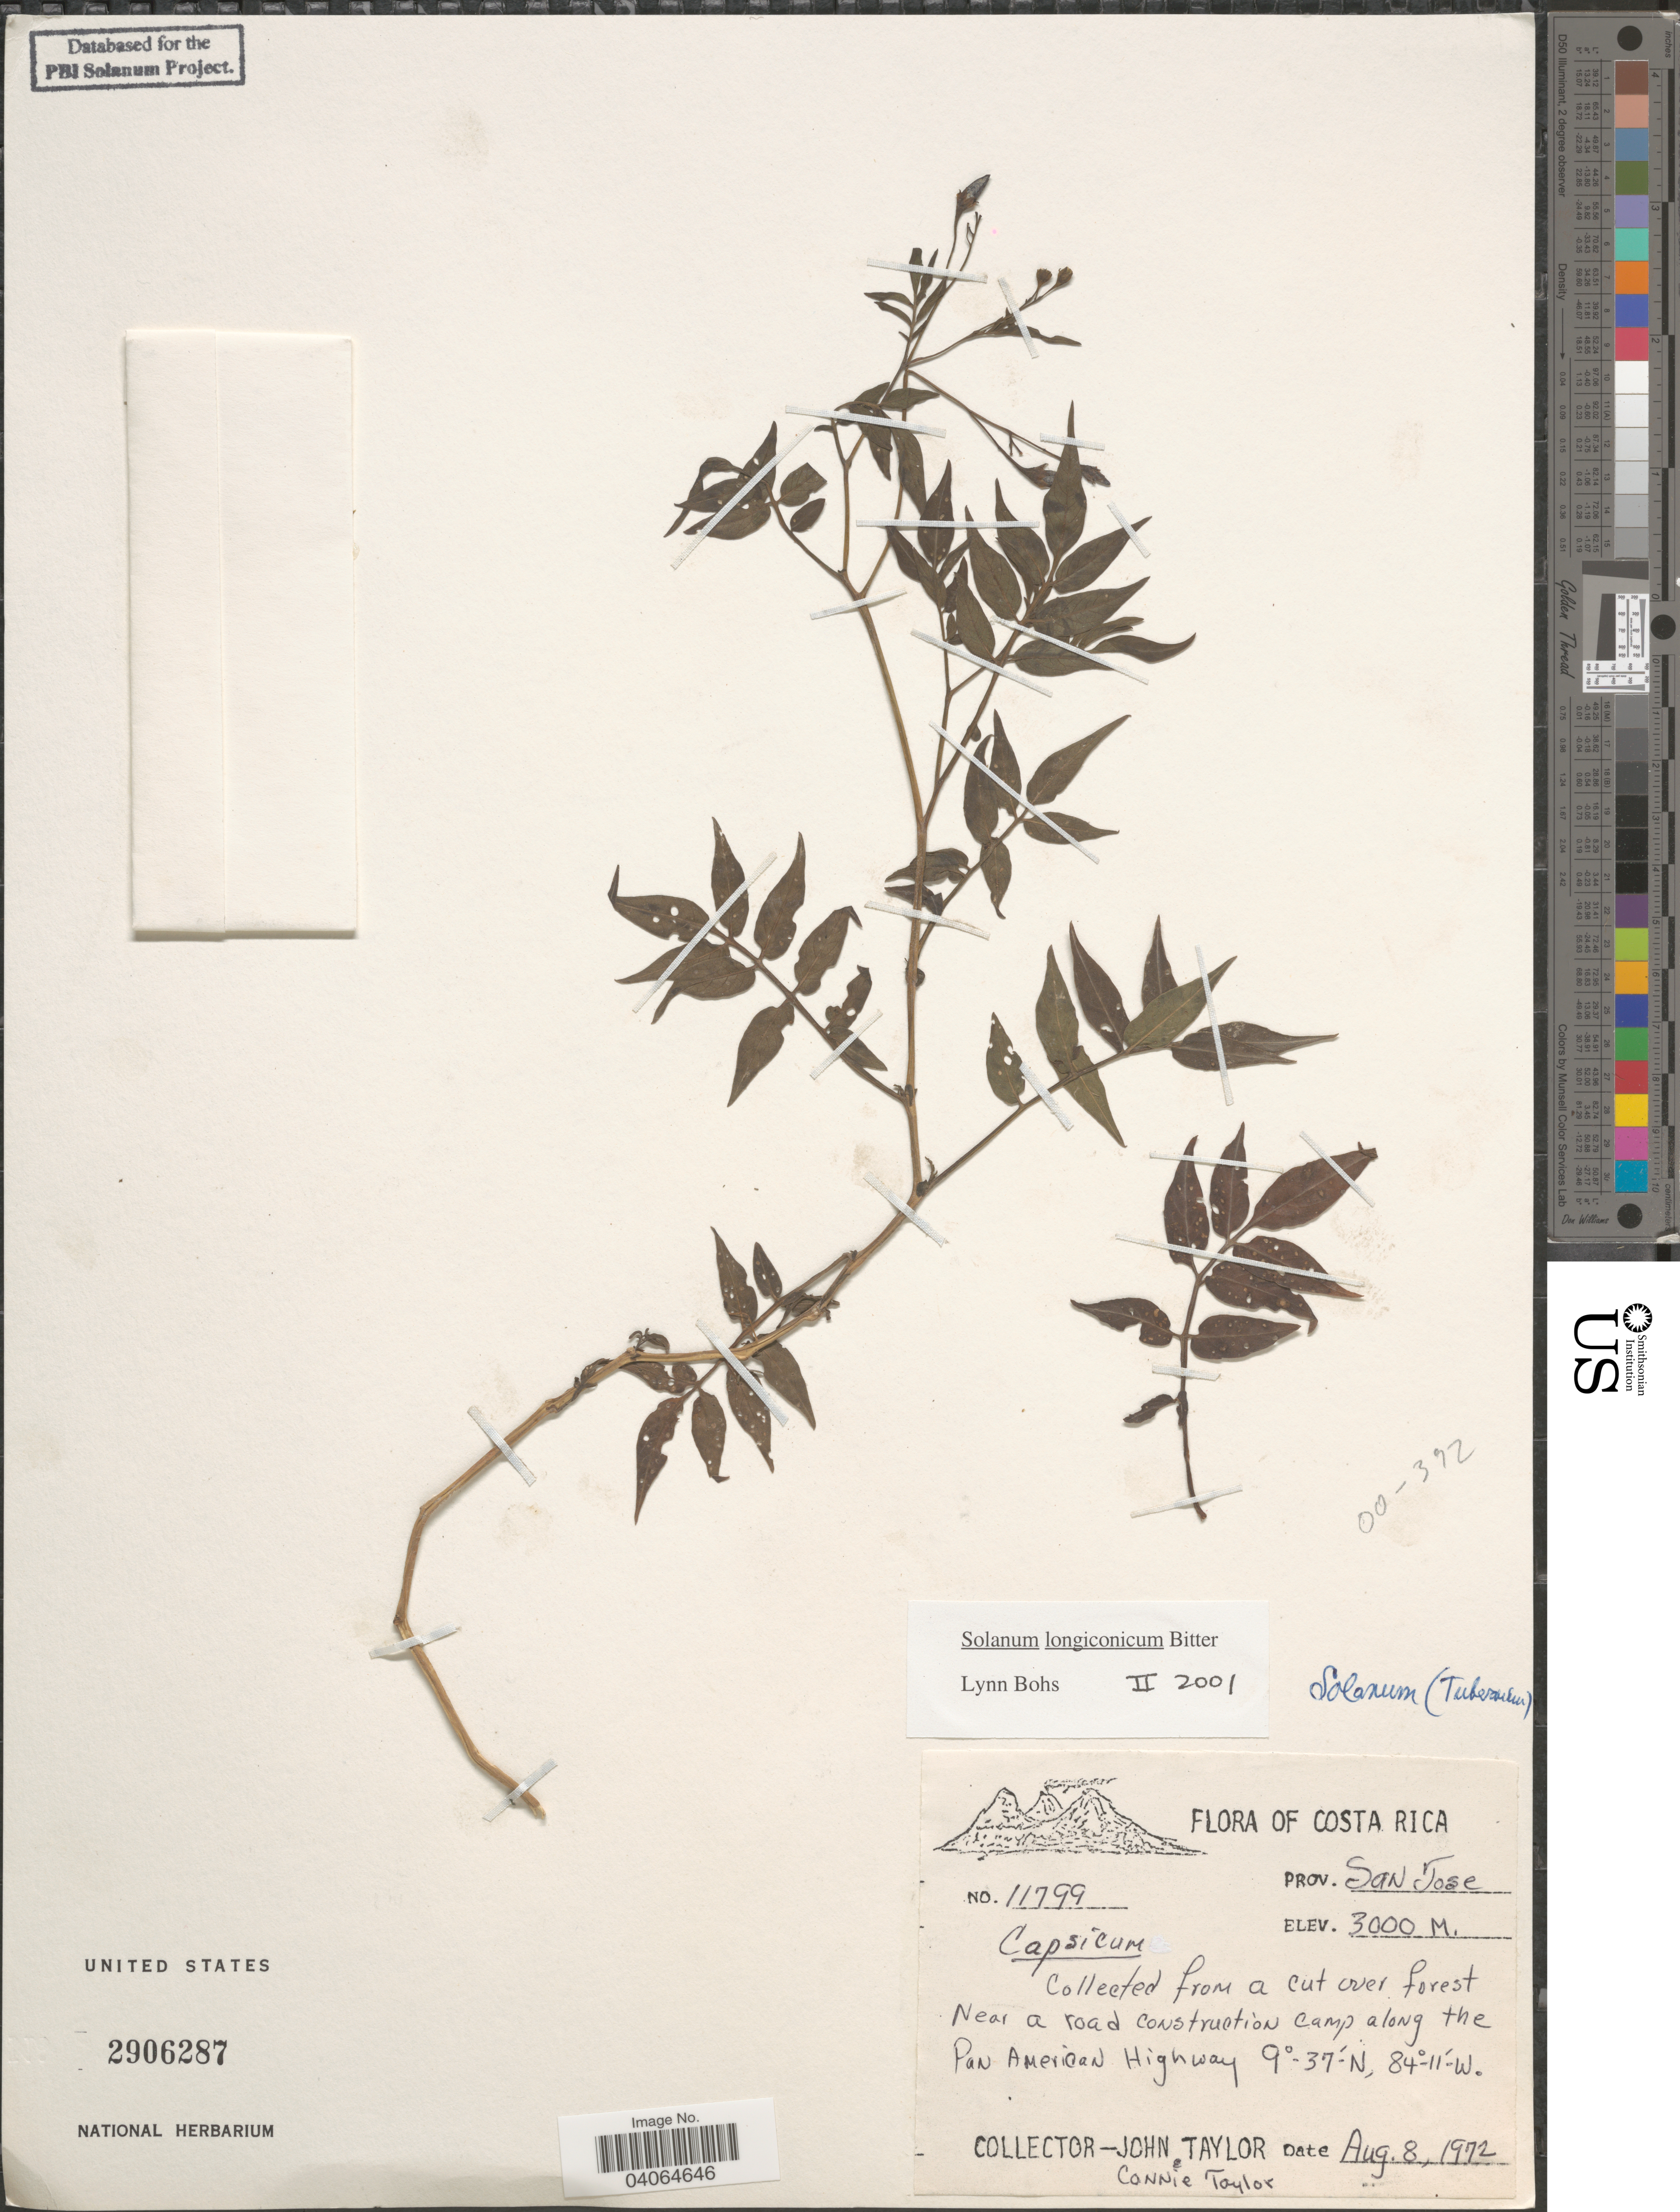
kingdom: Plantae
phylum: Tracheophyta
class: Magnoliopsida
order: Solanales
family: Solanaceae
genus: Solanum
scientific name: Solanum longiconicum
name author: Bitter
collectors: J. Taylor & C. Taylor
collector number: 11799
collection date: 1972-08-08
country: Costa Rica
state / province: San José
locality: A cut over forest Near a road construction camp along the Pan American Highway.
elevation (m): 3000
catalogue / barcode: US 2906287